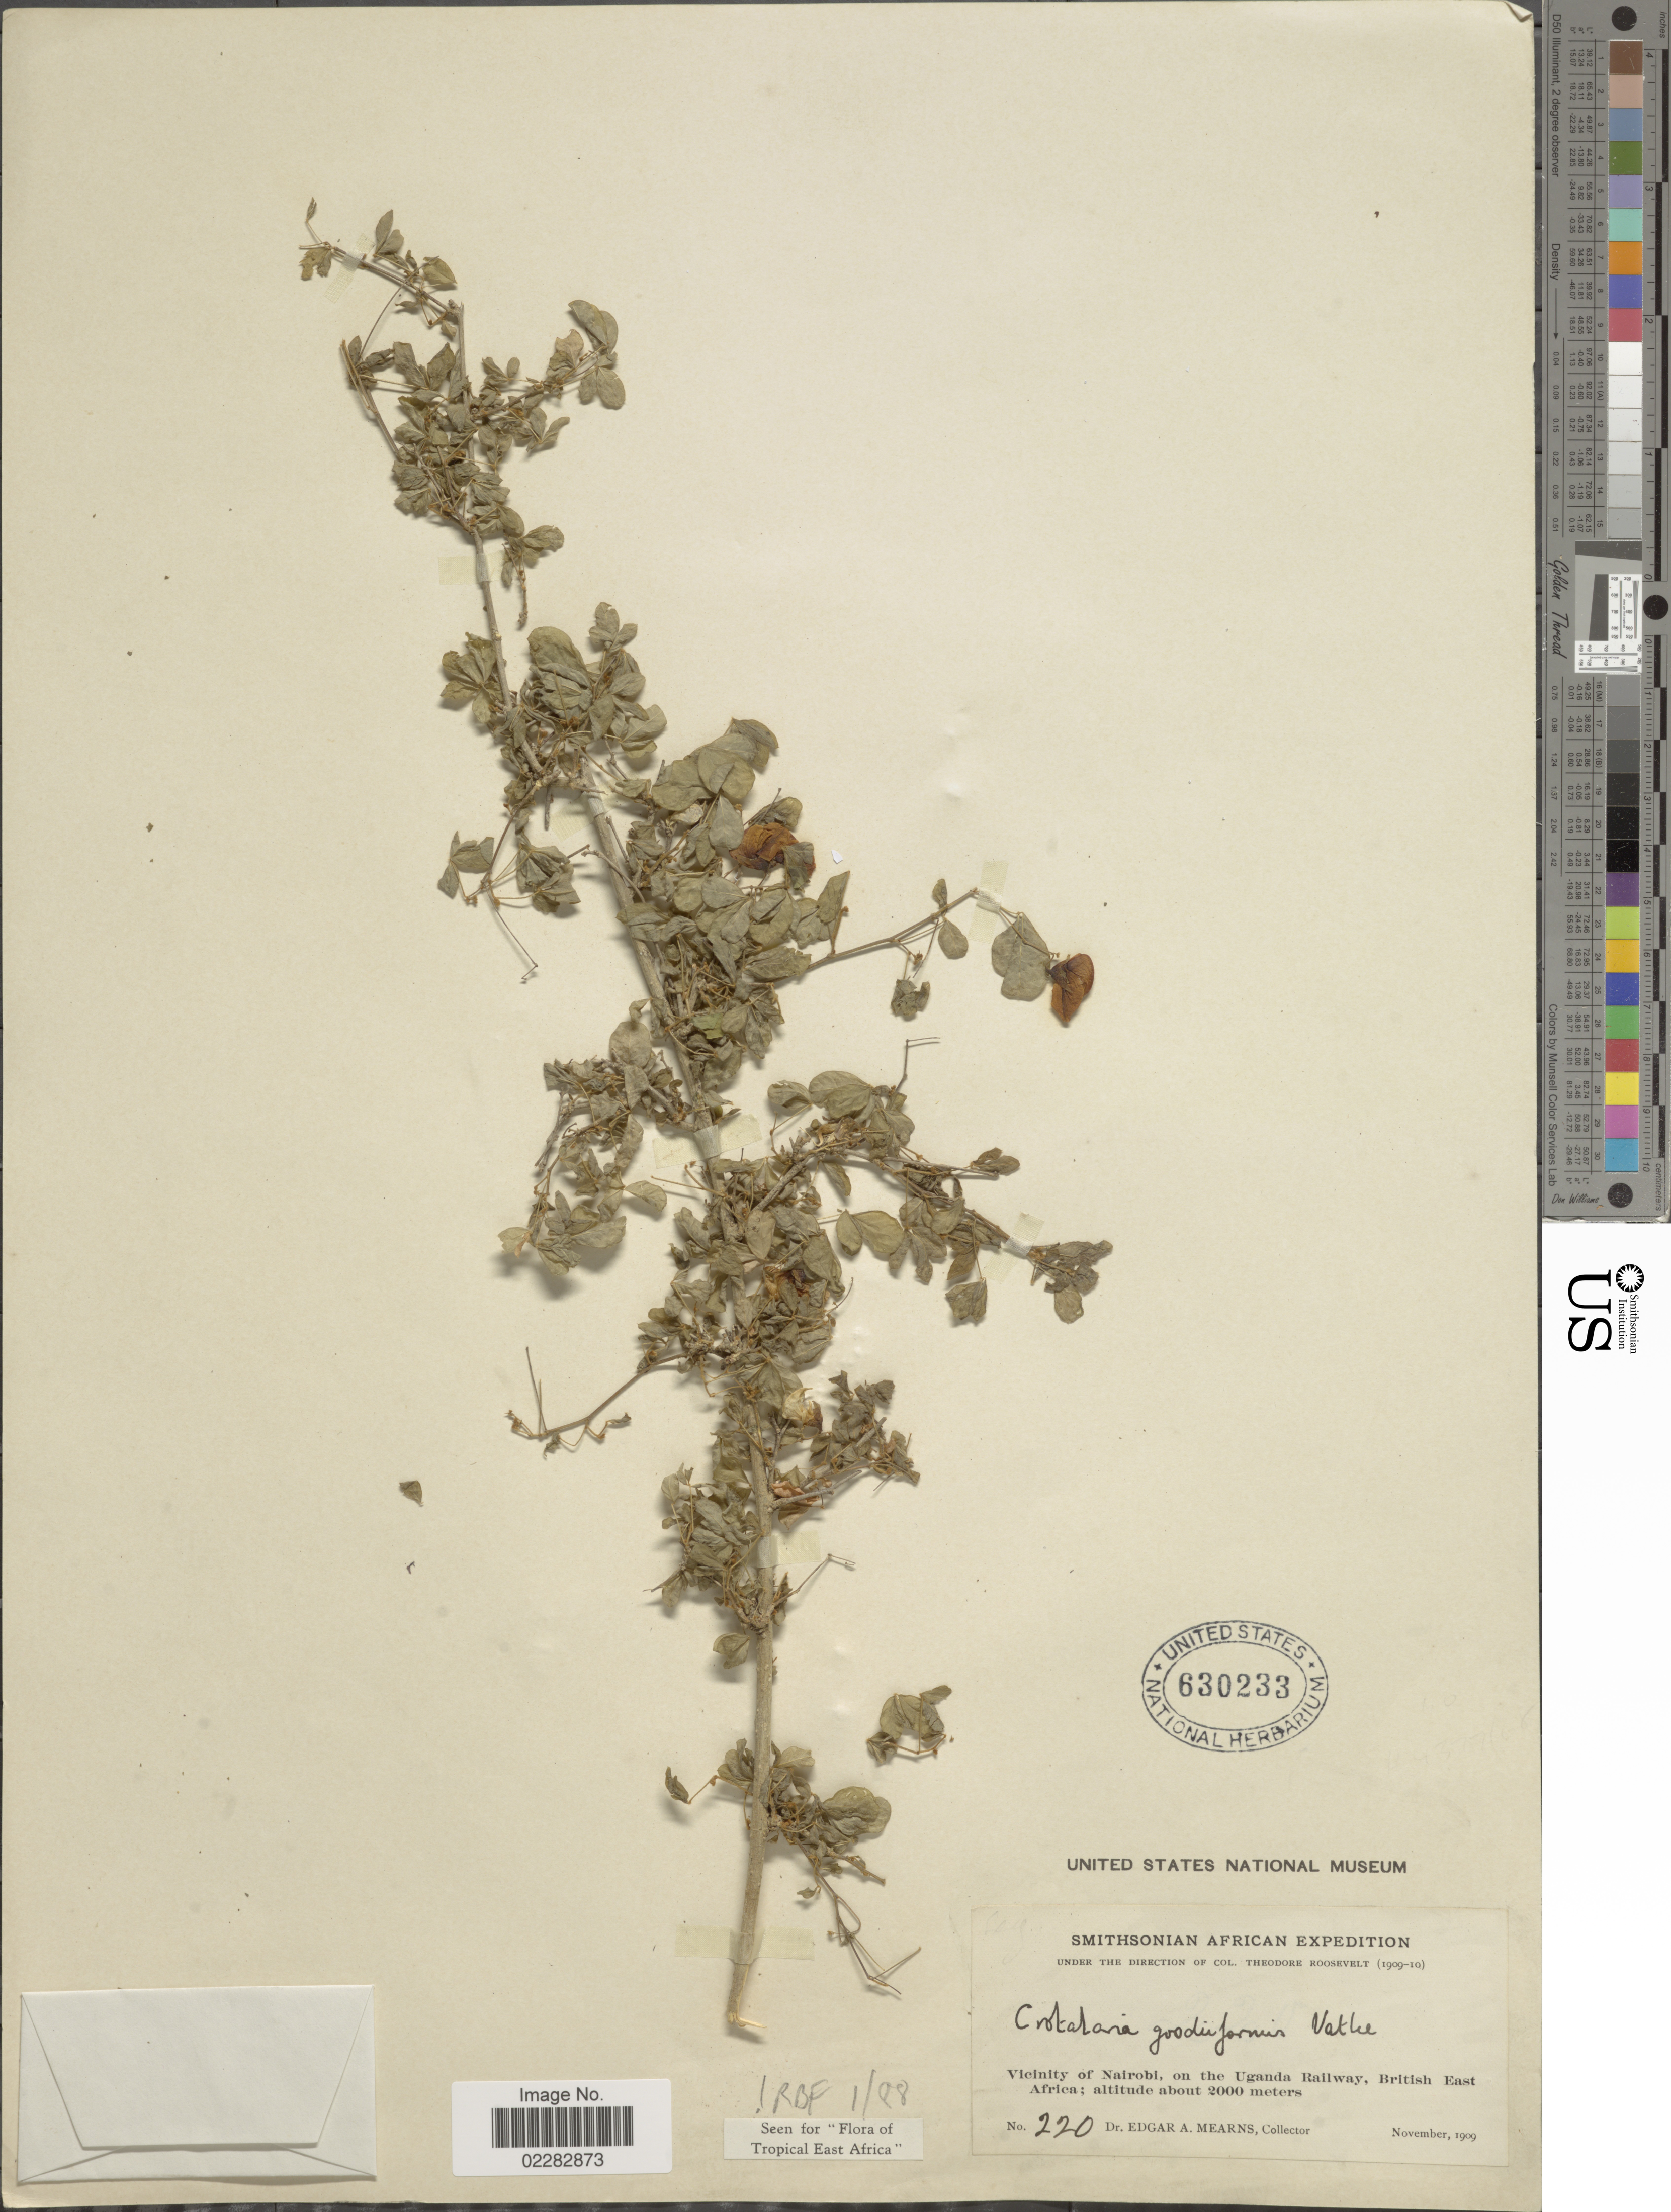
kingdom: Plantae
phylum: Tracheophyta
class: Magnoliopsida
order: Fabales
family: Fabaceae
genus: Crotalaria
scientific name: Crotalaria goodiiformis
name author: Vatke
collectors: E. A. Mearns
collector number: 220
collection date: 1909-11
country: Kenya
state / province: Nairobi Area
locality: Vicinity of Nairobi, on the Uganda Railway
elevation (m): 2000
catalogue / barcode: US 630233